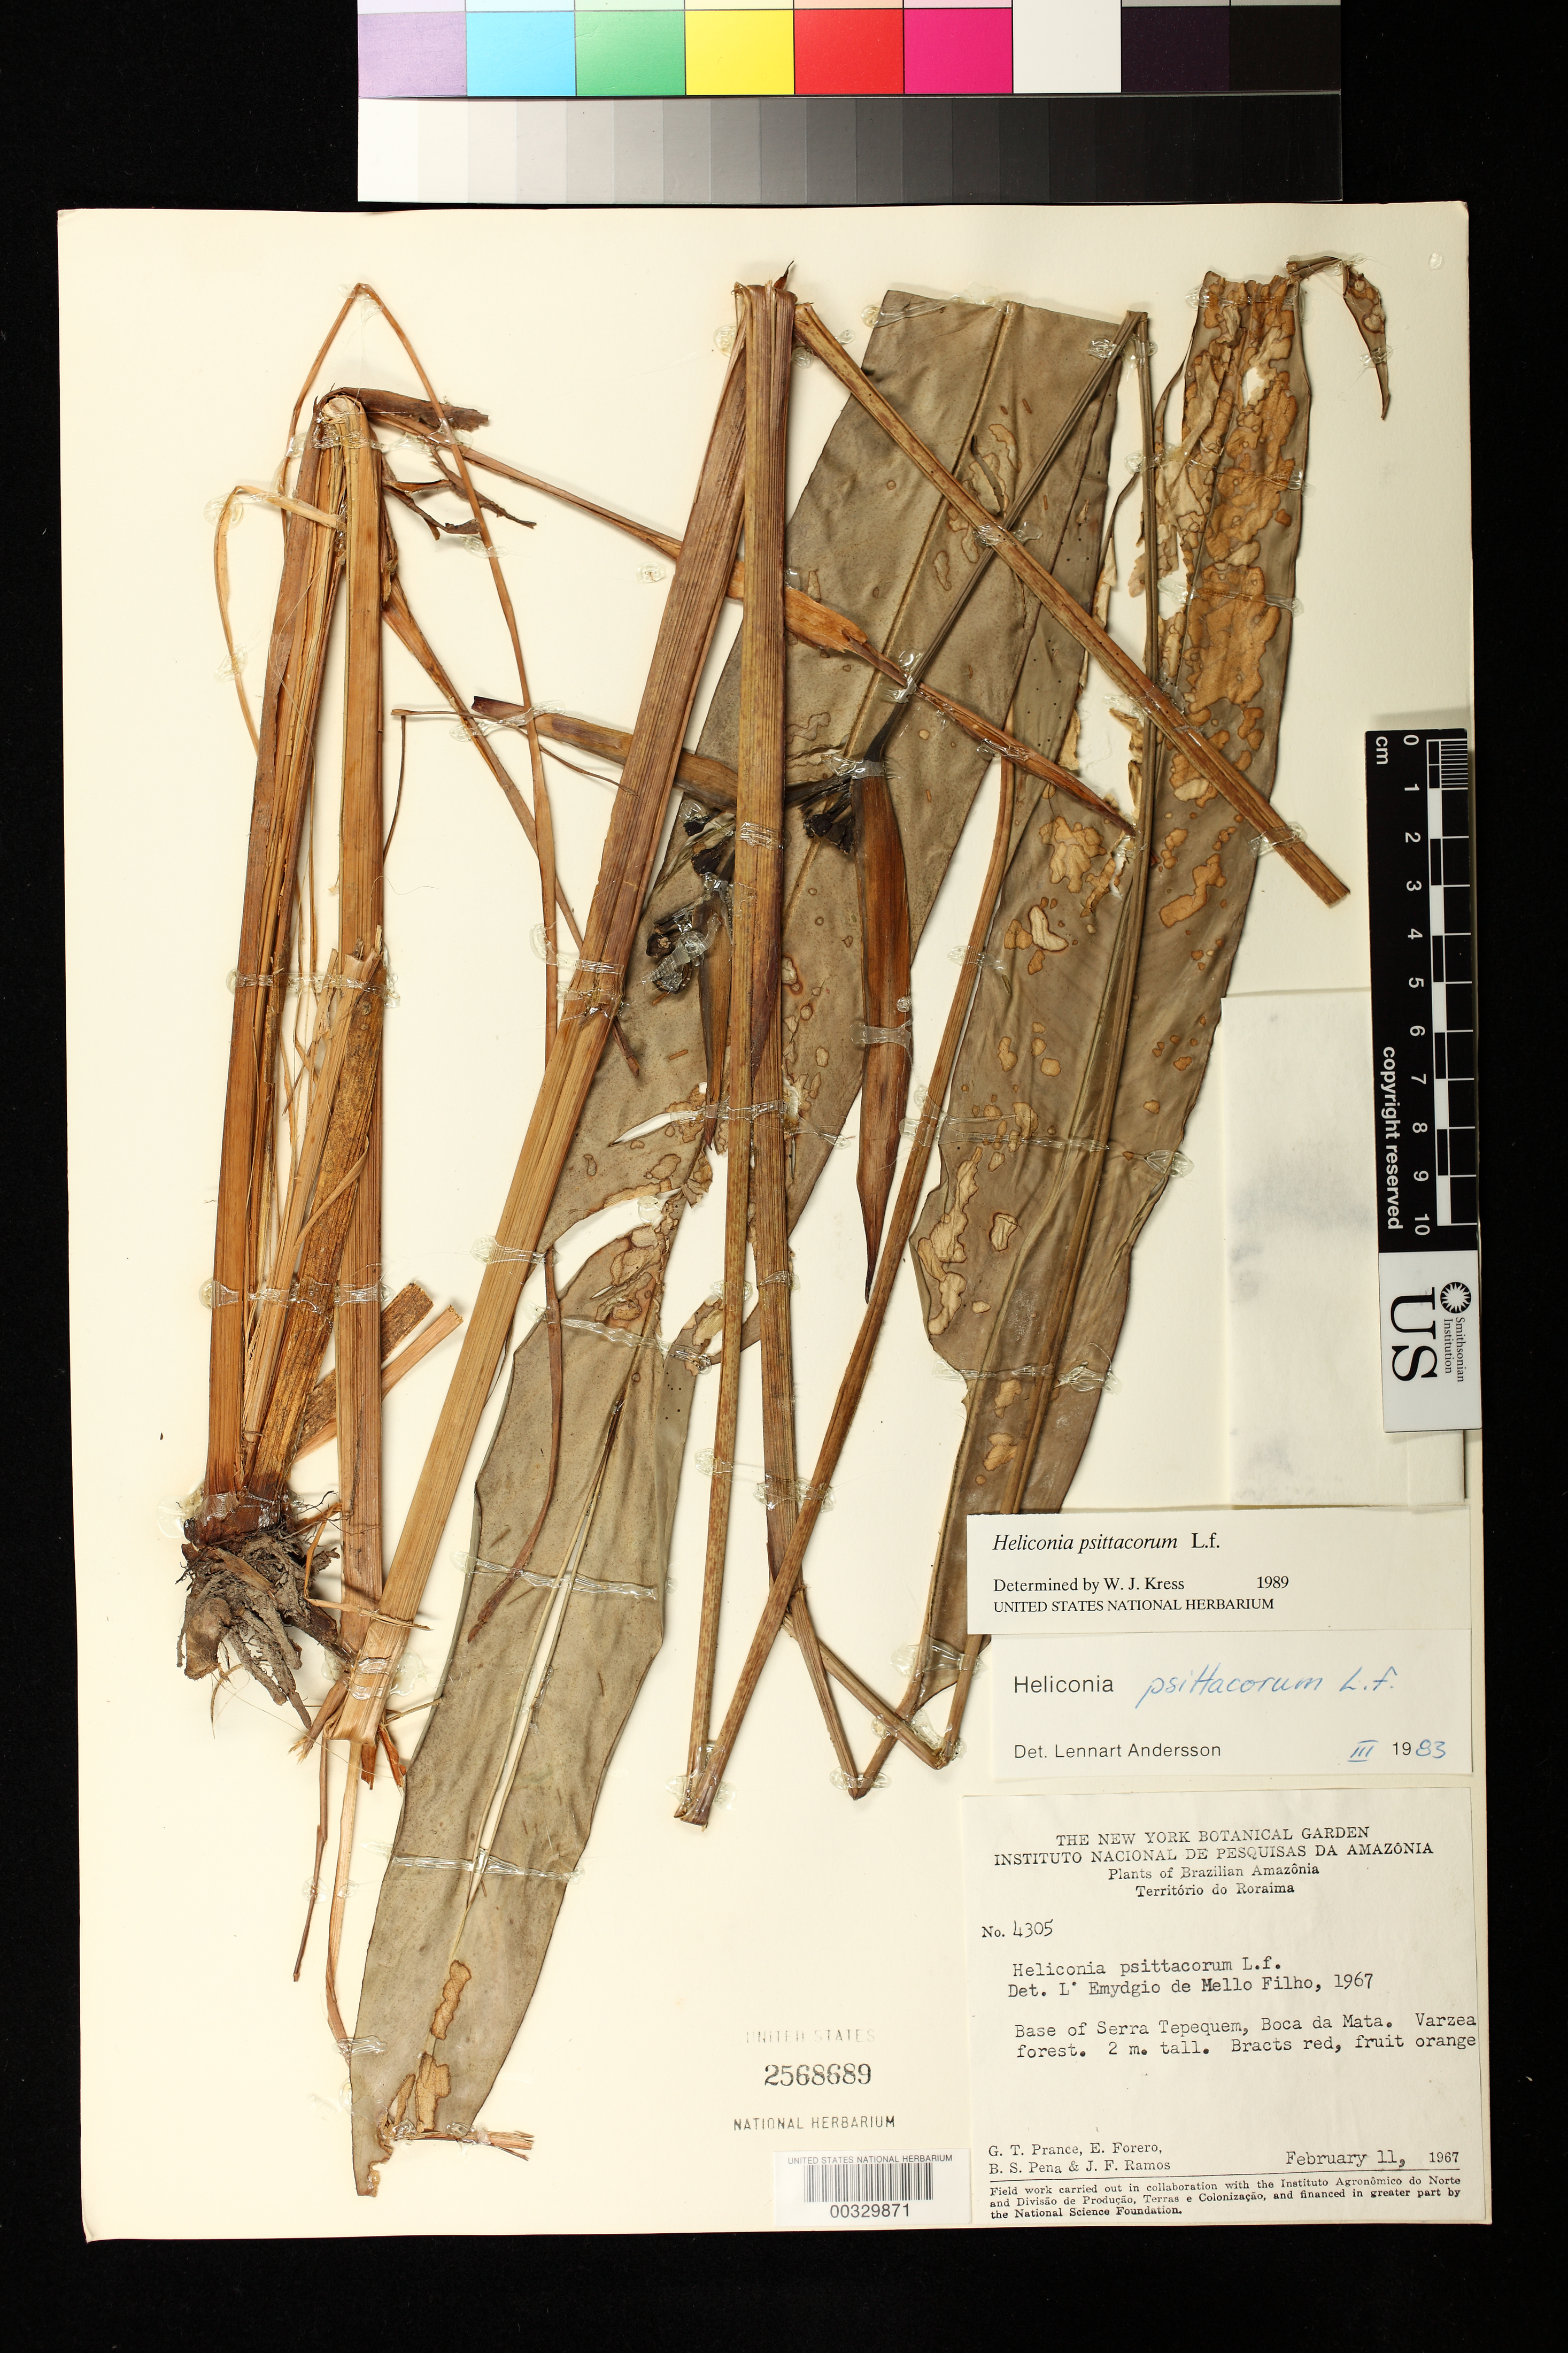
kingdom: Plantae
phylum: Tracheophyta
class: Liliopsida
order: Zingiberales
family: Heliconiaceae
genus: Heliconia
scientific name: Heliconia psittacorum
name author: L. f.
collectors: G. T. Prance, E. Forero, B. S. Pena & J. F. Ramos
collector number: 4305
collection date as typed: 11 Feb 1967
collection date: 1967-02-11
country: Brazil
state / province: Roraima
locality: Base of serra tepequem, boca da mata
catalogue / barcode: US 2568689